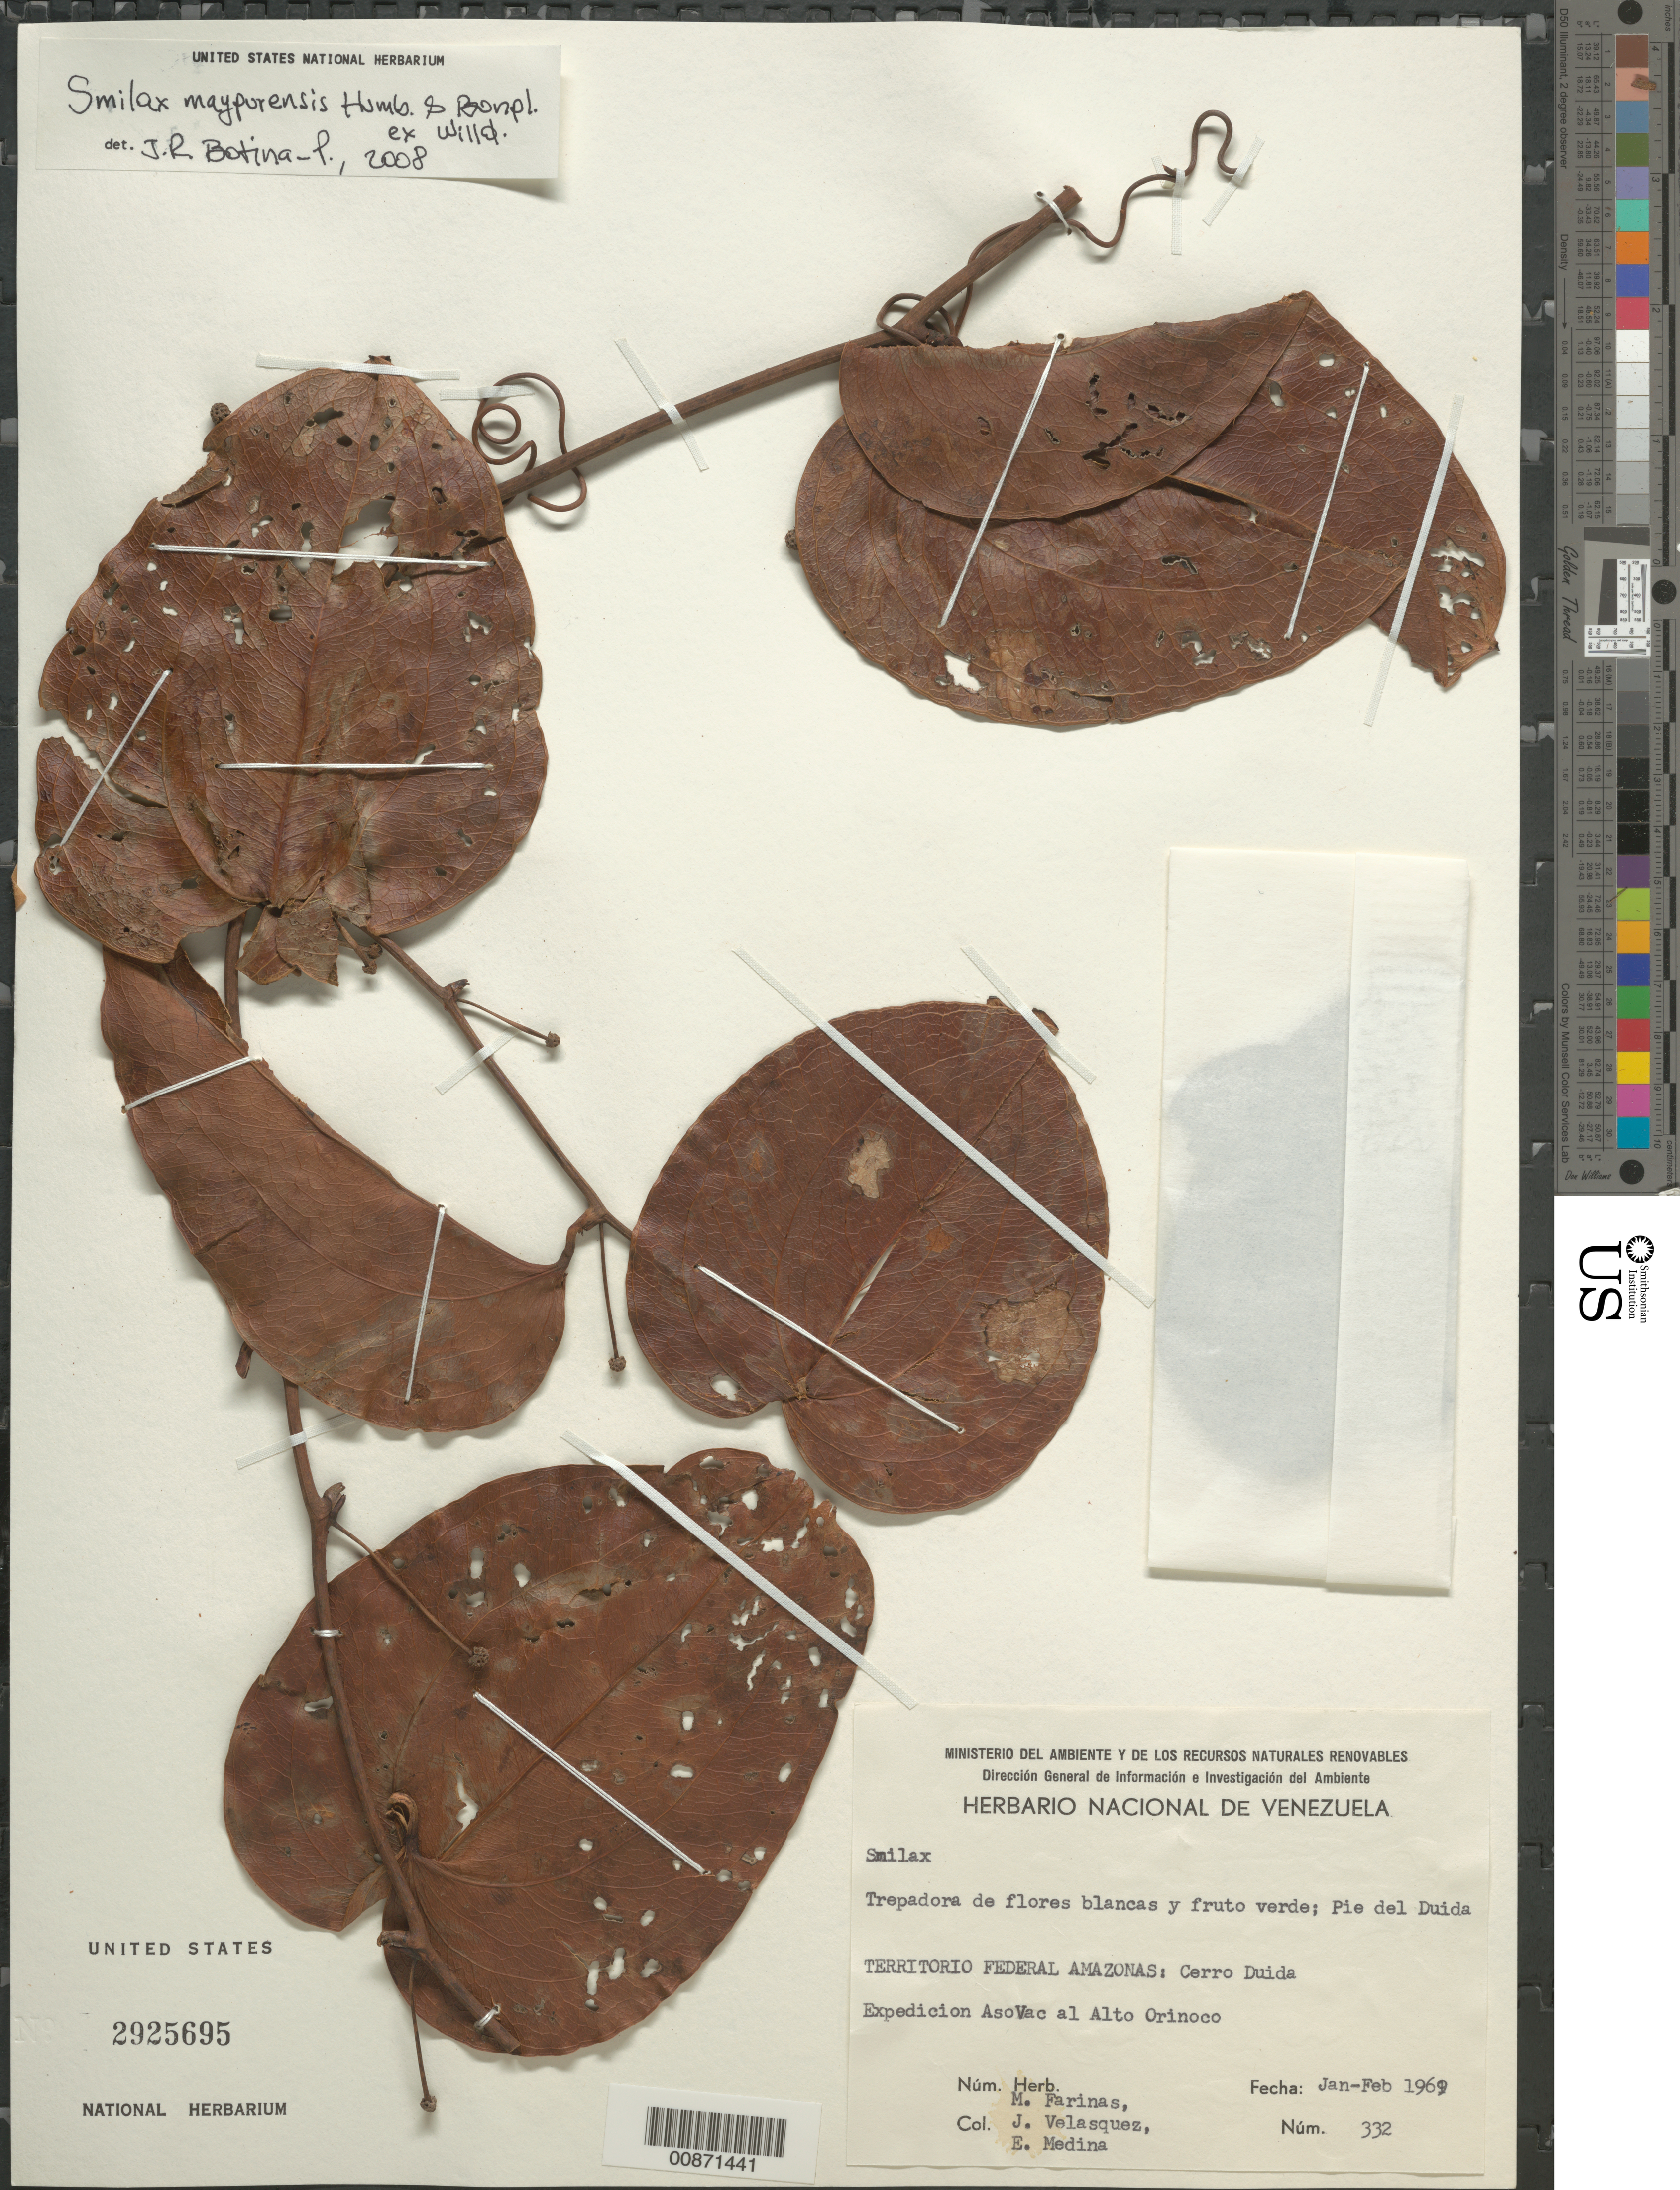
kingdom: Plantae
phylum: Tracheophyta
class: Liliopsida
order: Liliales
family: Smilacaceae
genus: Smilax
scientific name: Smilax maypurensis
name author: Humb. & Bonpl. ex Willd.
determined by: Botina-P., J. R.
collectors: M. Fariñas, J. Velasquez & E. Medina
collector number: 332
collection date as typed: Jan-69 to Feb-69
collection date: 1969-01/1969-02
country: Venezuela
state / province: Amazonas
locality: Cerro Duida, Alto Orinoco, Pie del Duida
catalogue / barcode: US 2925695